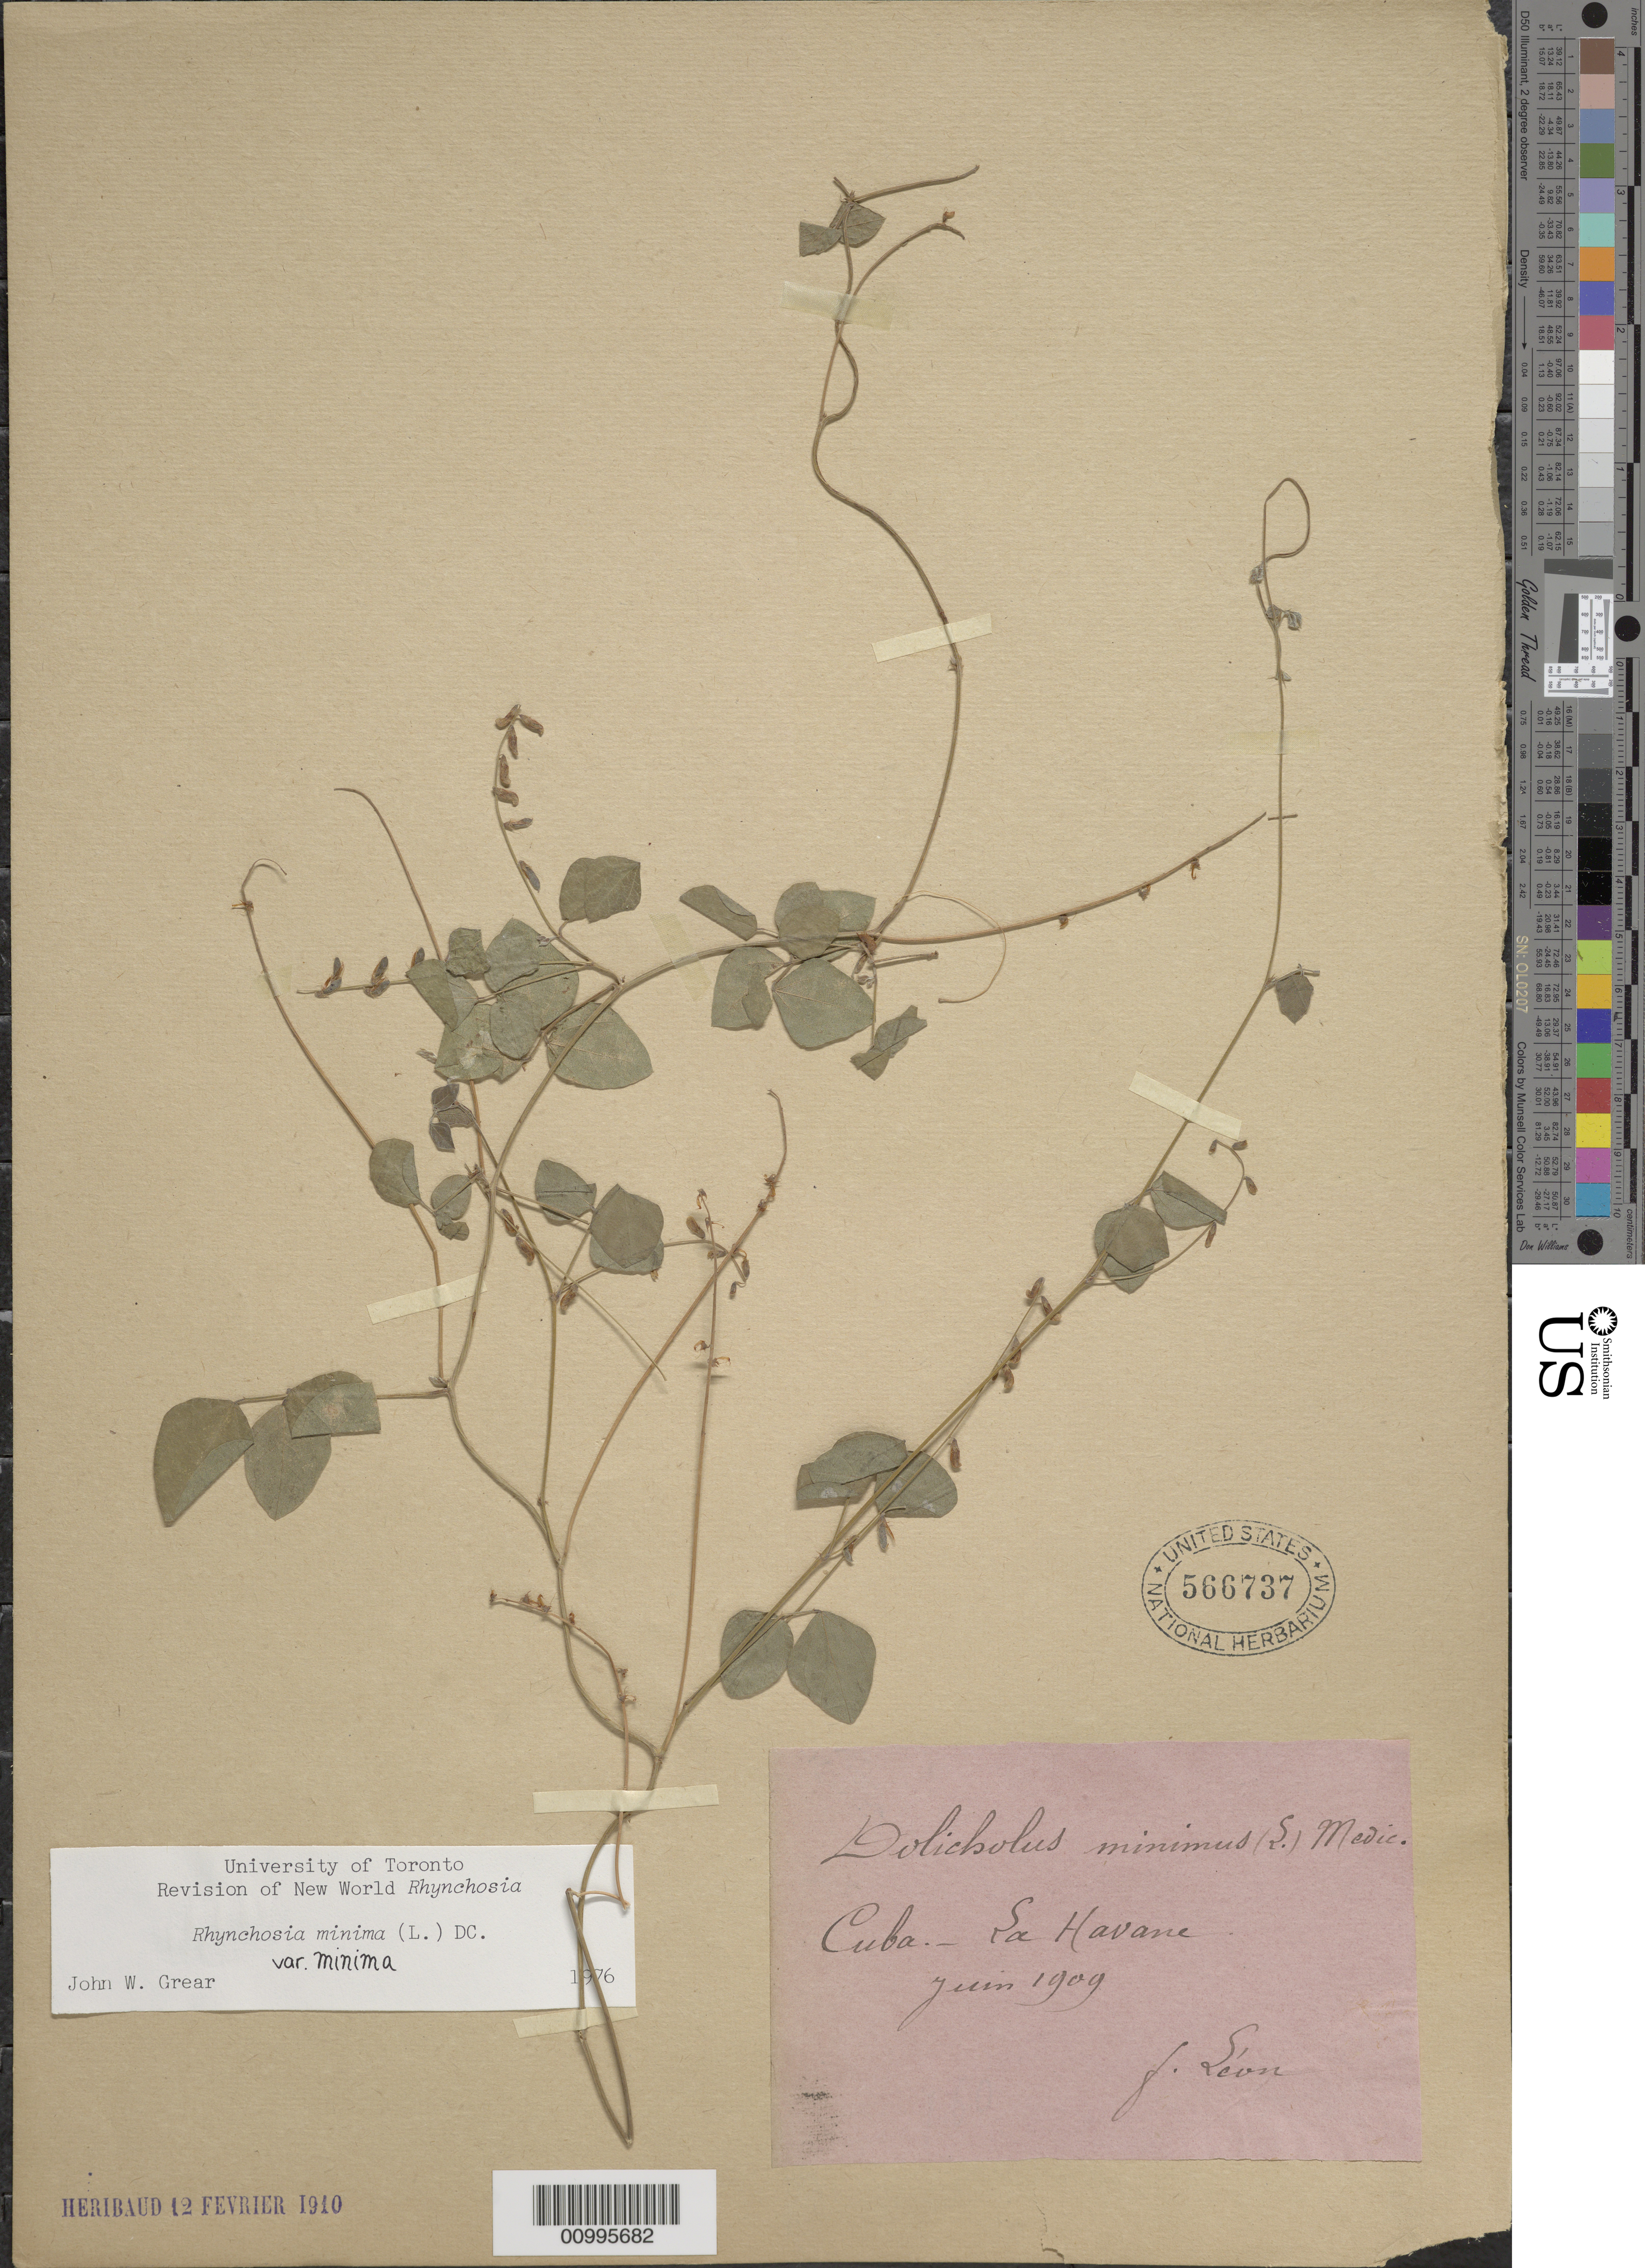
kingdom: Plantae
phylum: Tracheophyta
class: Magnoliopsida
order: Fabales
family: Fabaceae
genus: Rhynchosia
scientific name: Rhynchosia minima var. minima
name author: (L.) DC.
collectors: J. León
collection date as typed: Jun 1909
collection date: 1909-06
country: Cuba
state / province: La Habana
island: Cuba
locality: La Habana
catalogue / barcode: US 566737